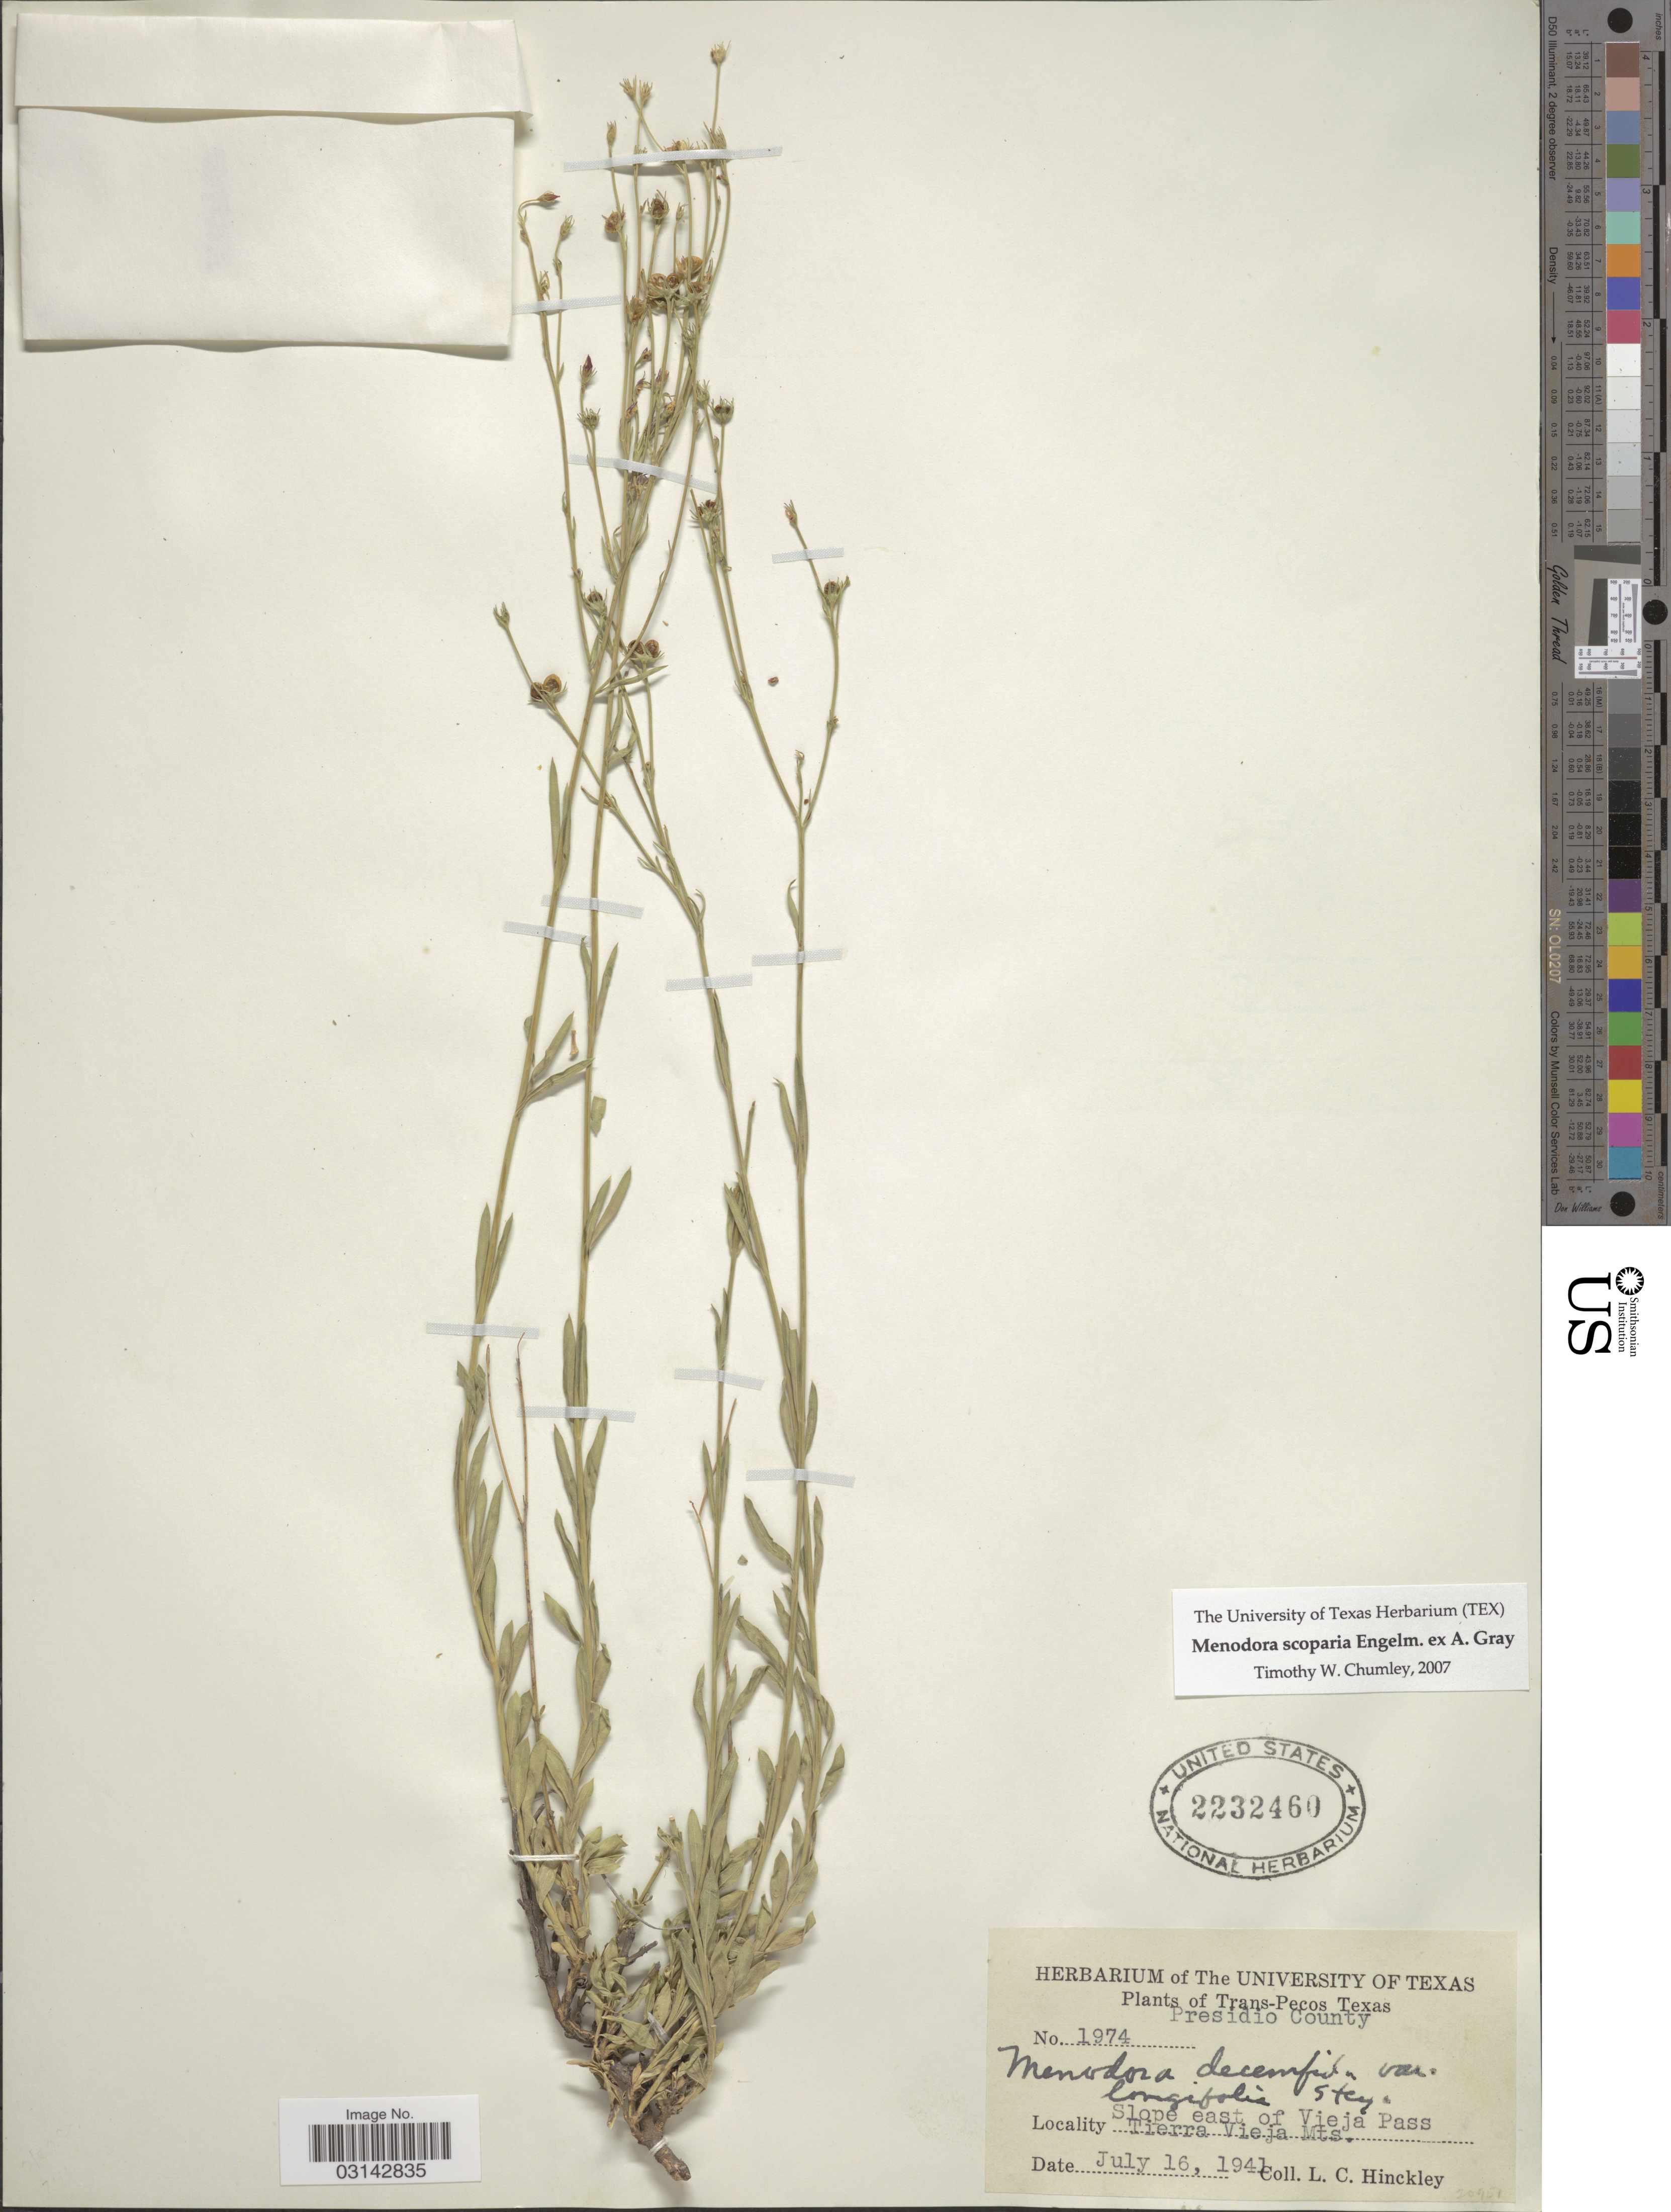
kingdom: Plantae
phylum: Tracheophyta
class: Magnoliopsida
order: Lamiales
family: Oleaceae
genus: Menodora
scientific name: Menodora scoparia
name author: Engelm. ex A. Gray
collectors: L. Hinckley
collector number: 1974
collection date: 1941-07-16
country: United States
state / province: Texas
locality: Trans-Pecos Texas. Presidio County. Slope east of Vieja Pass Tierra Vieja Mts.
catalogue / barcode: US 2232460